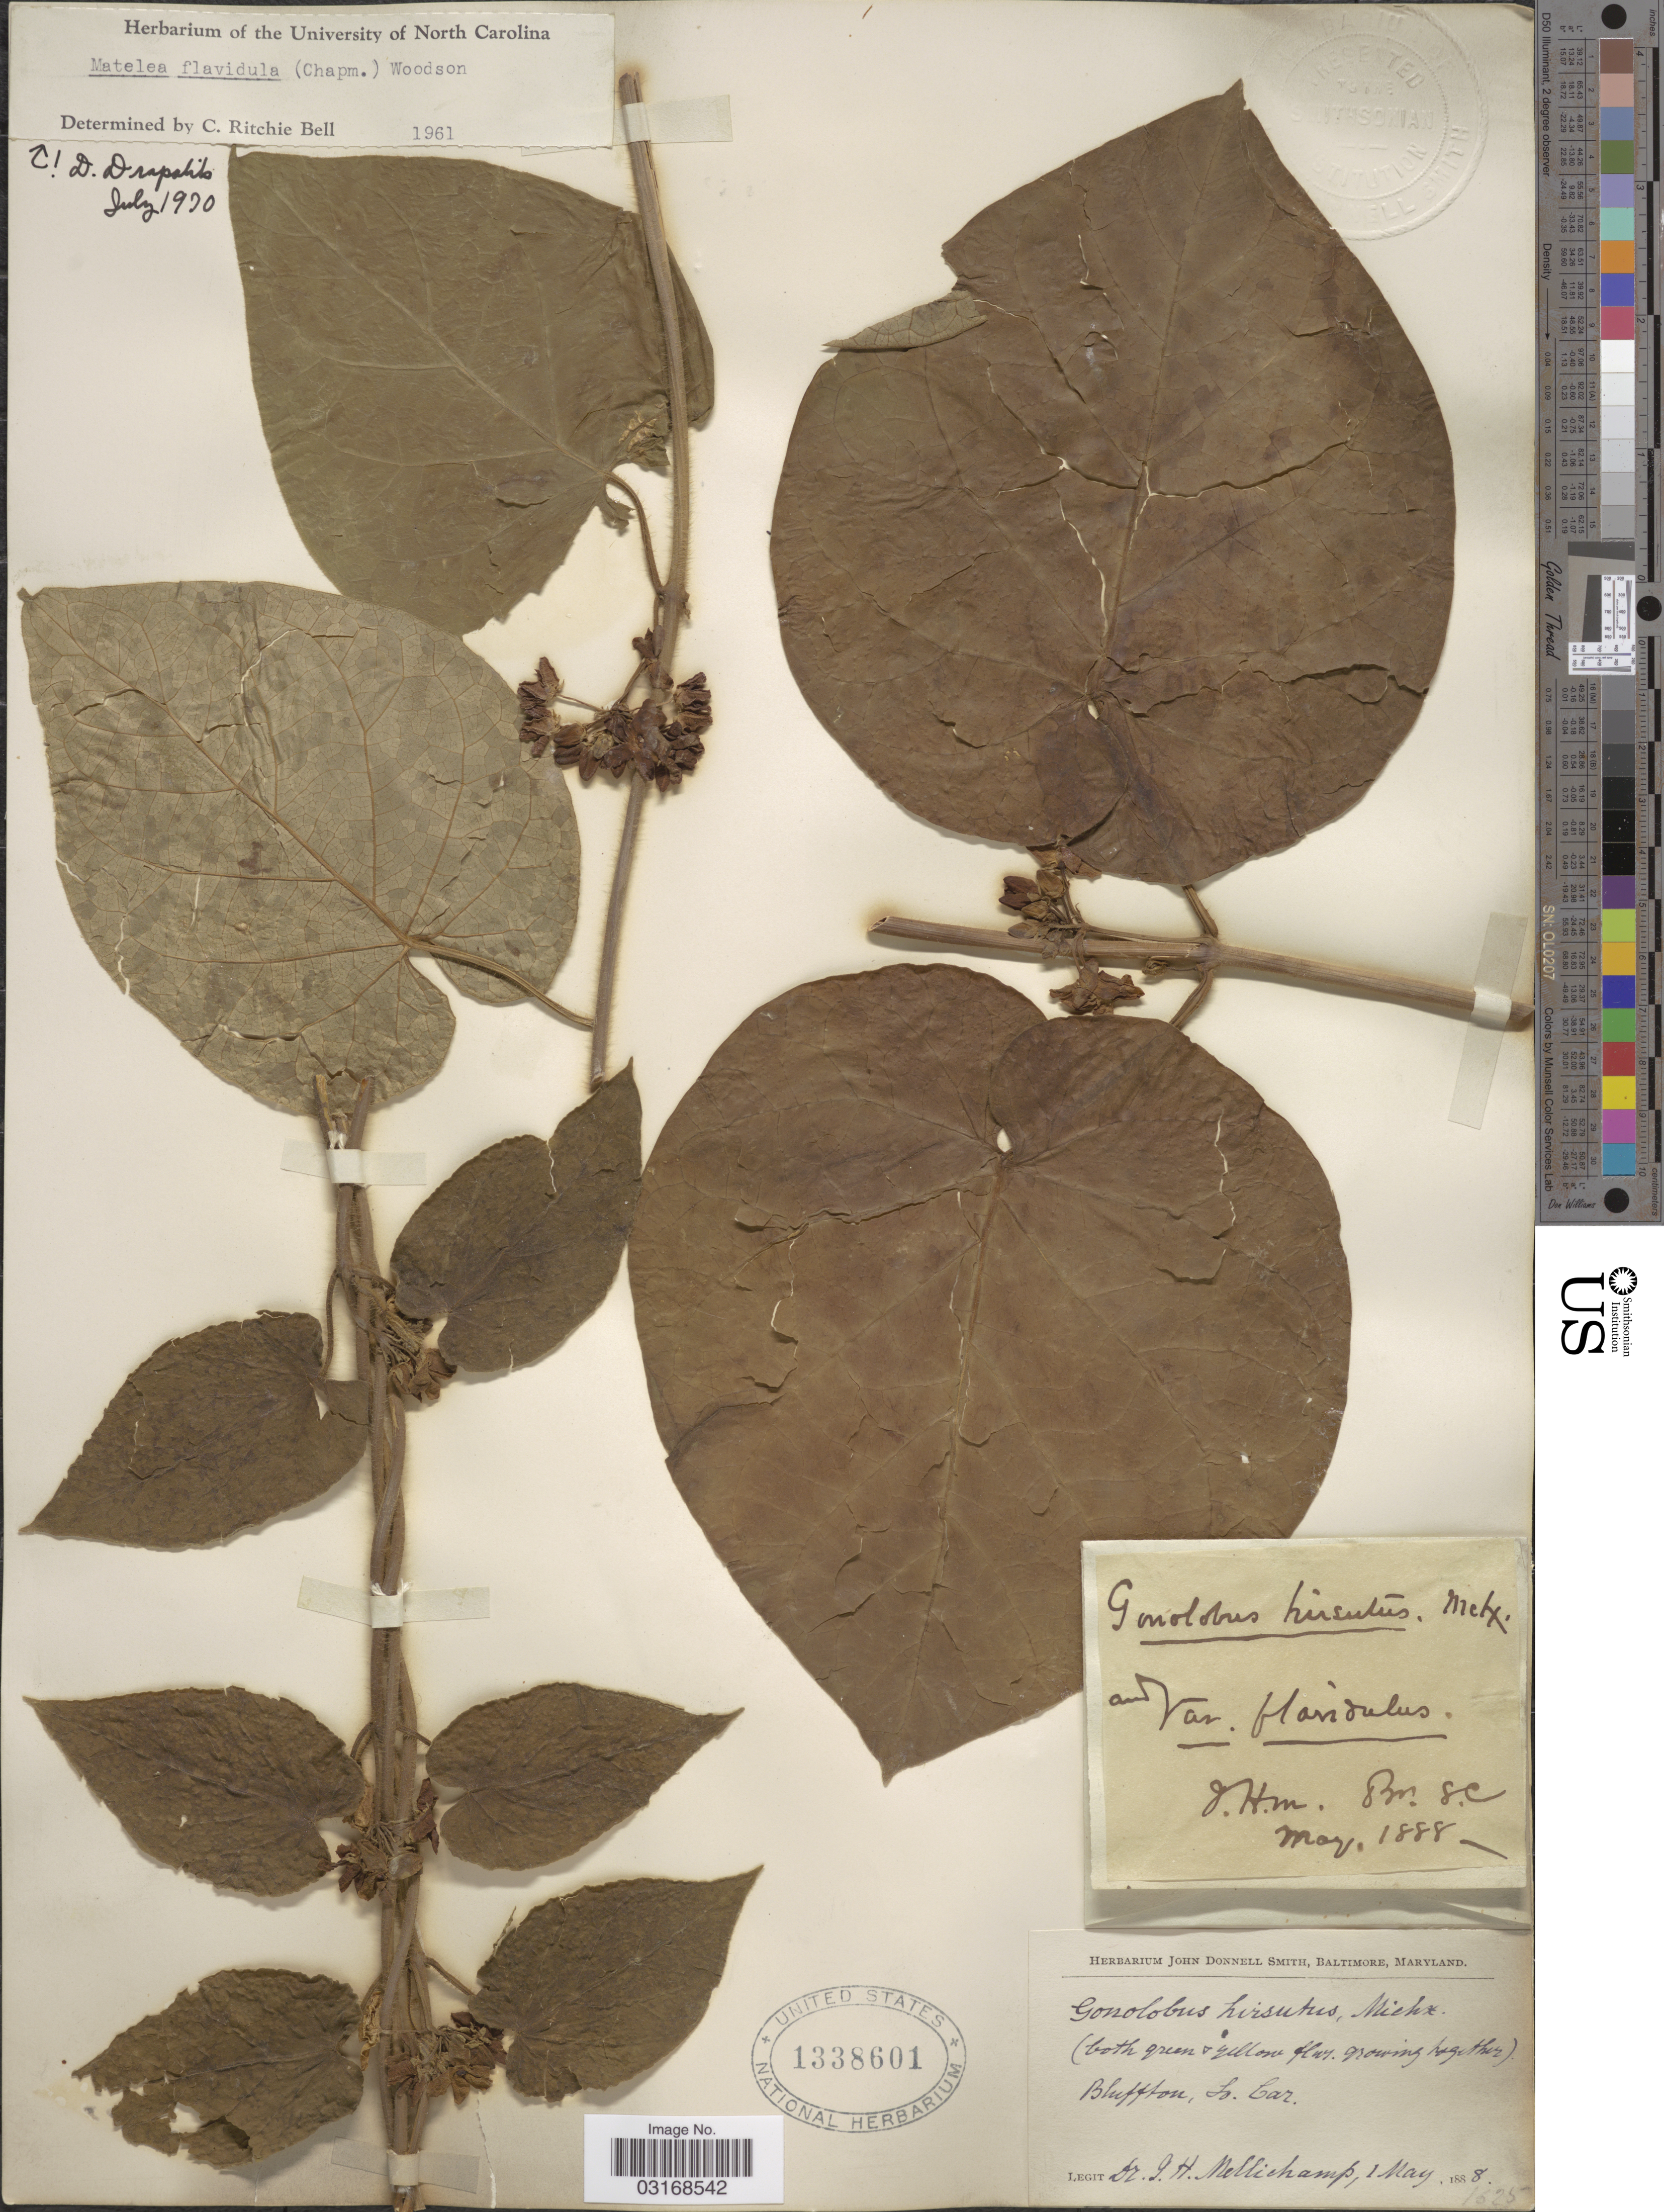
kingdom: Plantae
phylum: Tracheophyta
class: Magnoliopsida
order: Gentianales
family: Apocynaceae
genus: Matelea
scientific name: Matelea flavidula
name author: (Chapm.) J. Woodson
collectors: J. H. Mellichamp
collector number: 1625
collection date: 1888-05-01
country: United States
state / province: South Carolina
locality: Bluffton, So. Car.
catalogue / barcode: US 1338601